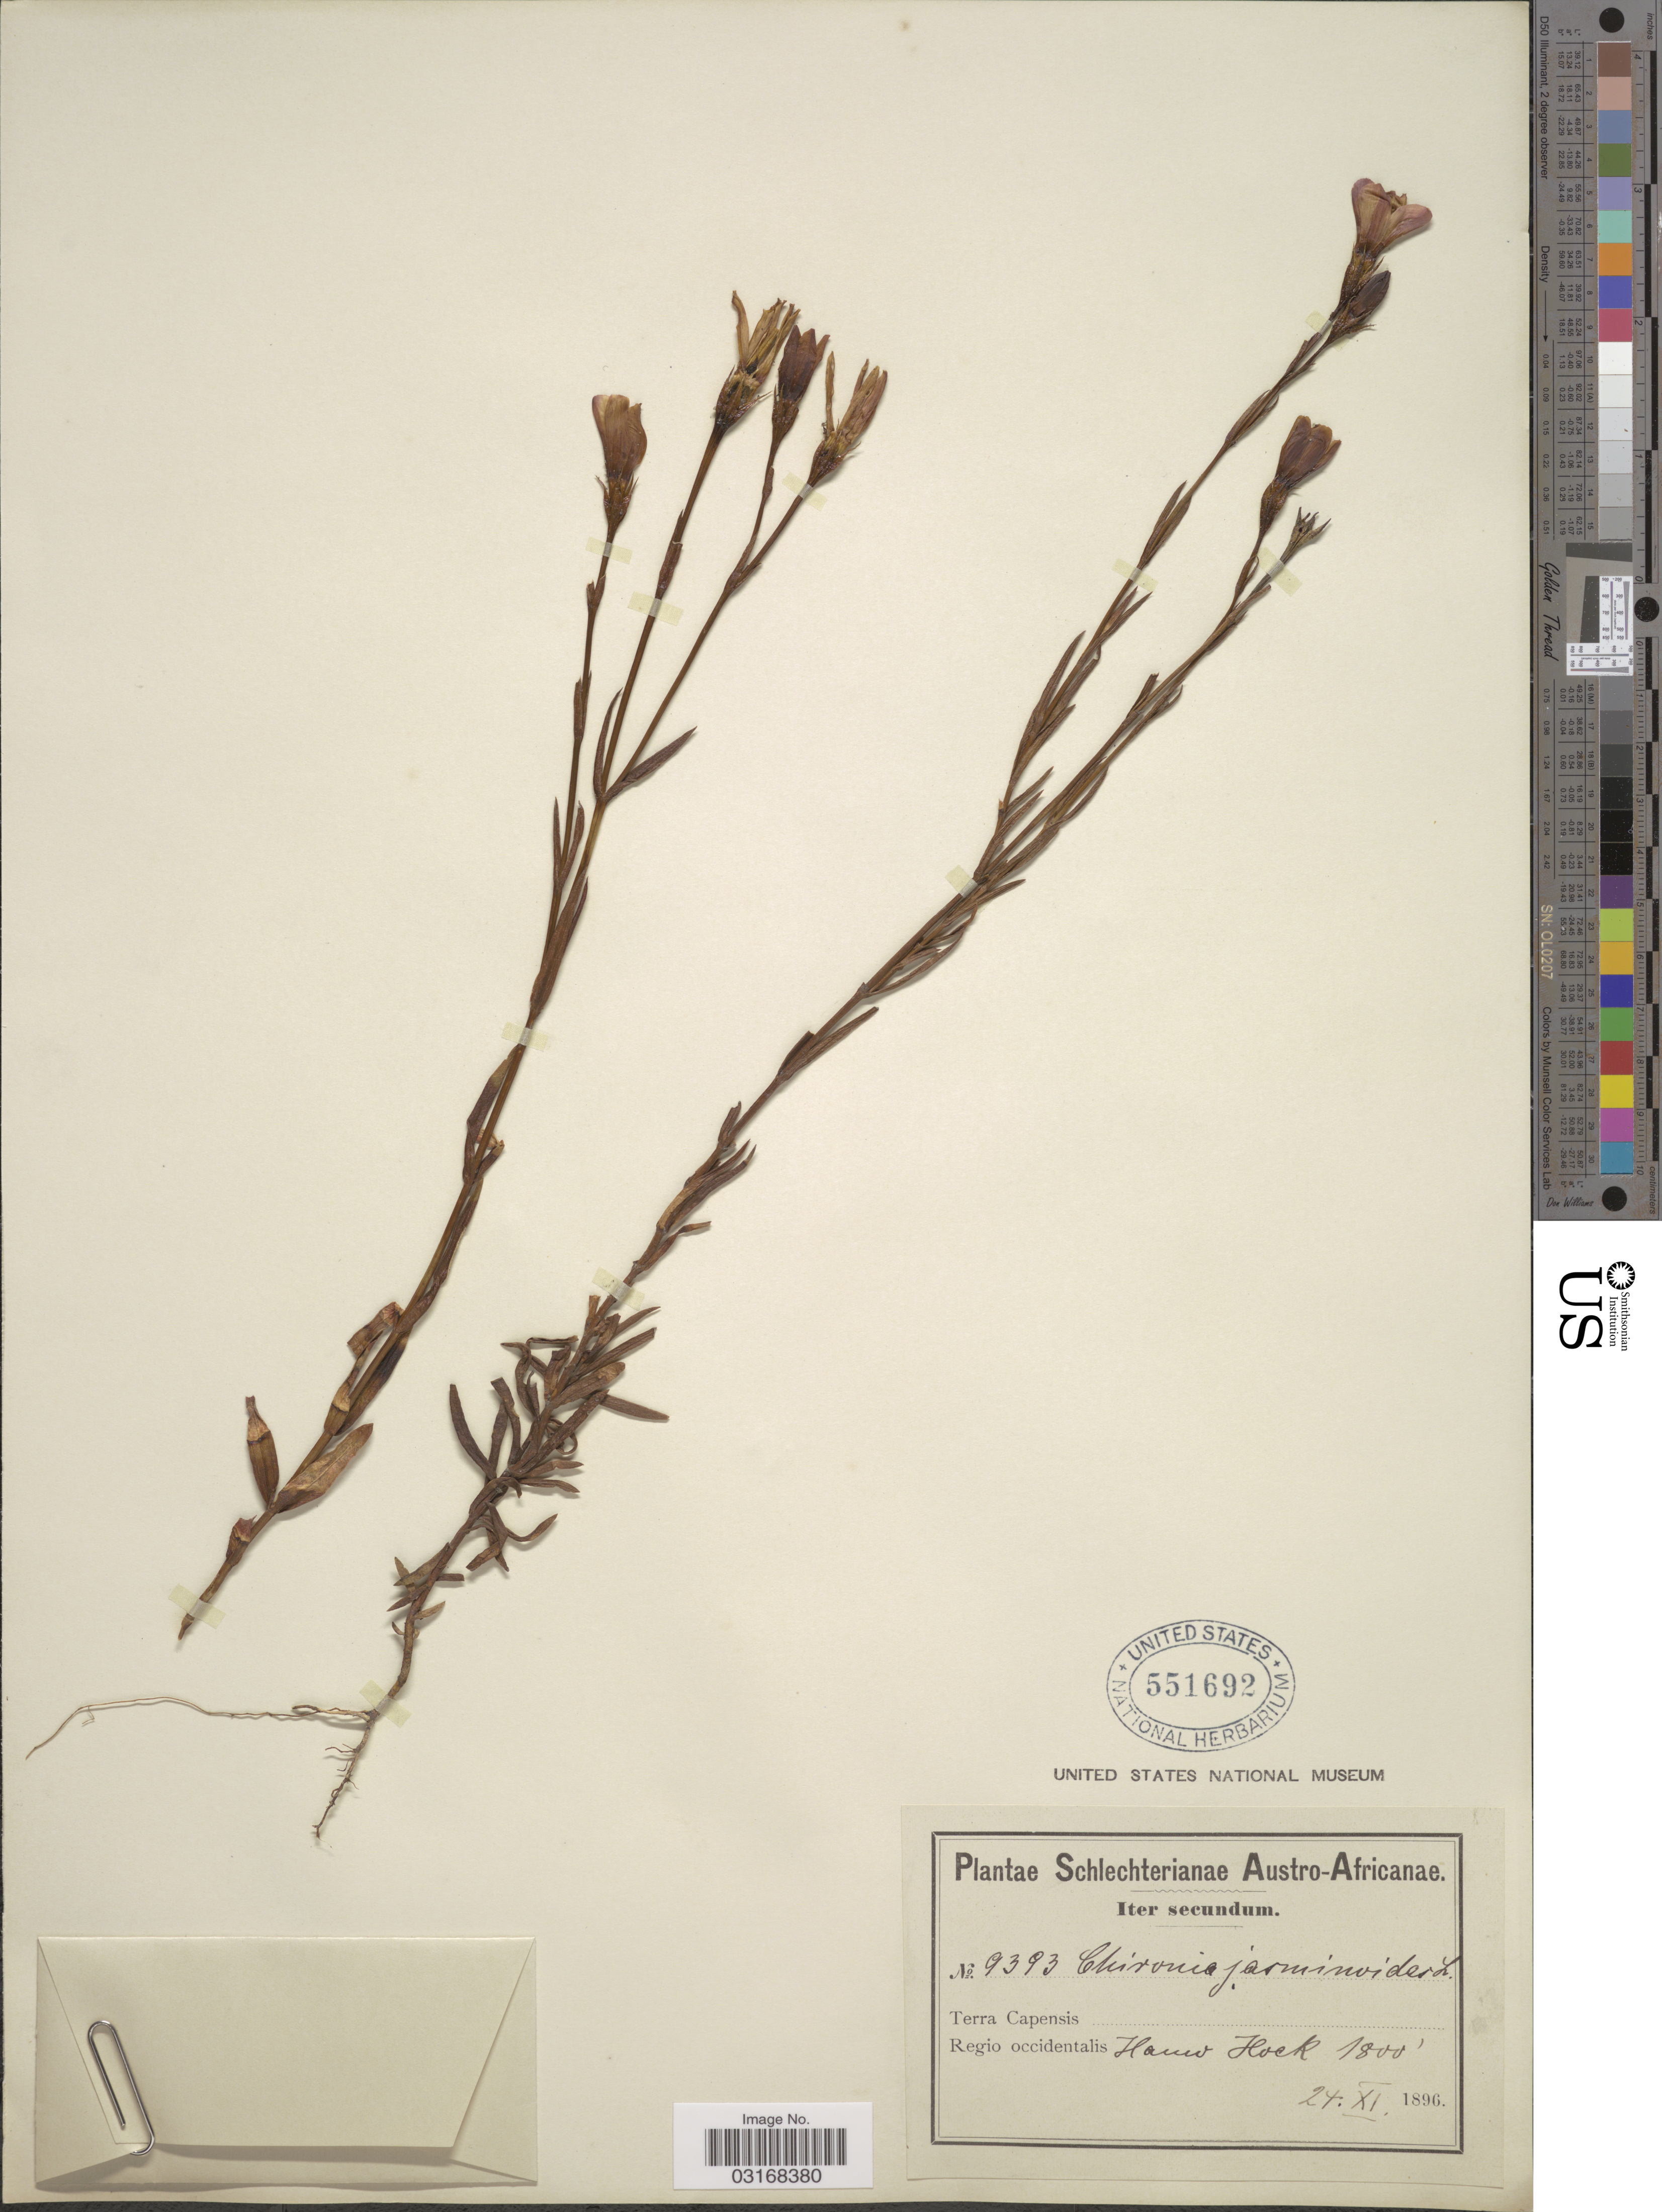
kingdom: Plantae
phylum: Tracheophyta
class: Magnoliopsida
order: Gentianales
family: Gentianaceae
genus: Chironia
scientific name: Chironia jasminoides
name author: L.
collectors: Schlechter, --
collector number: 9393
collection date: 1896-11-24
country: South Africa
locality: Austro-Africanae. Terra Capensis. Regio occidentalis. Houw Hoek.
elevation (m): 549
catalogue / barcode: US 551692